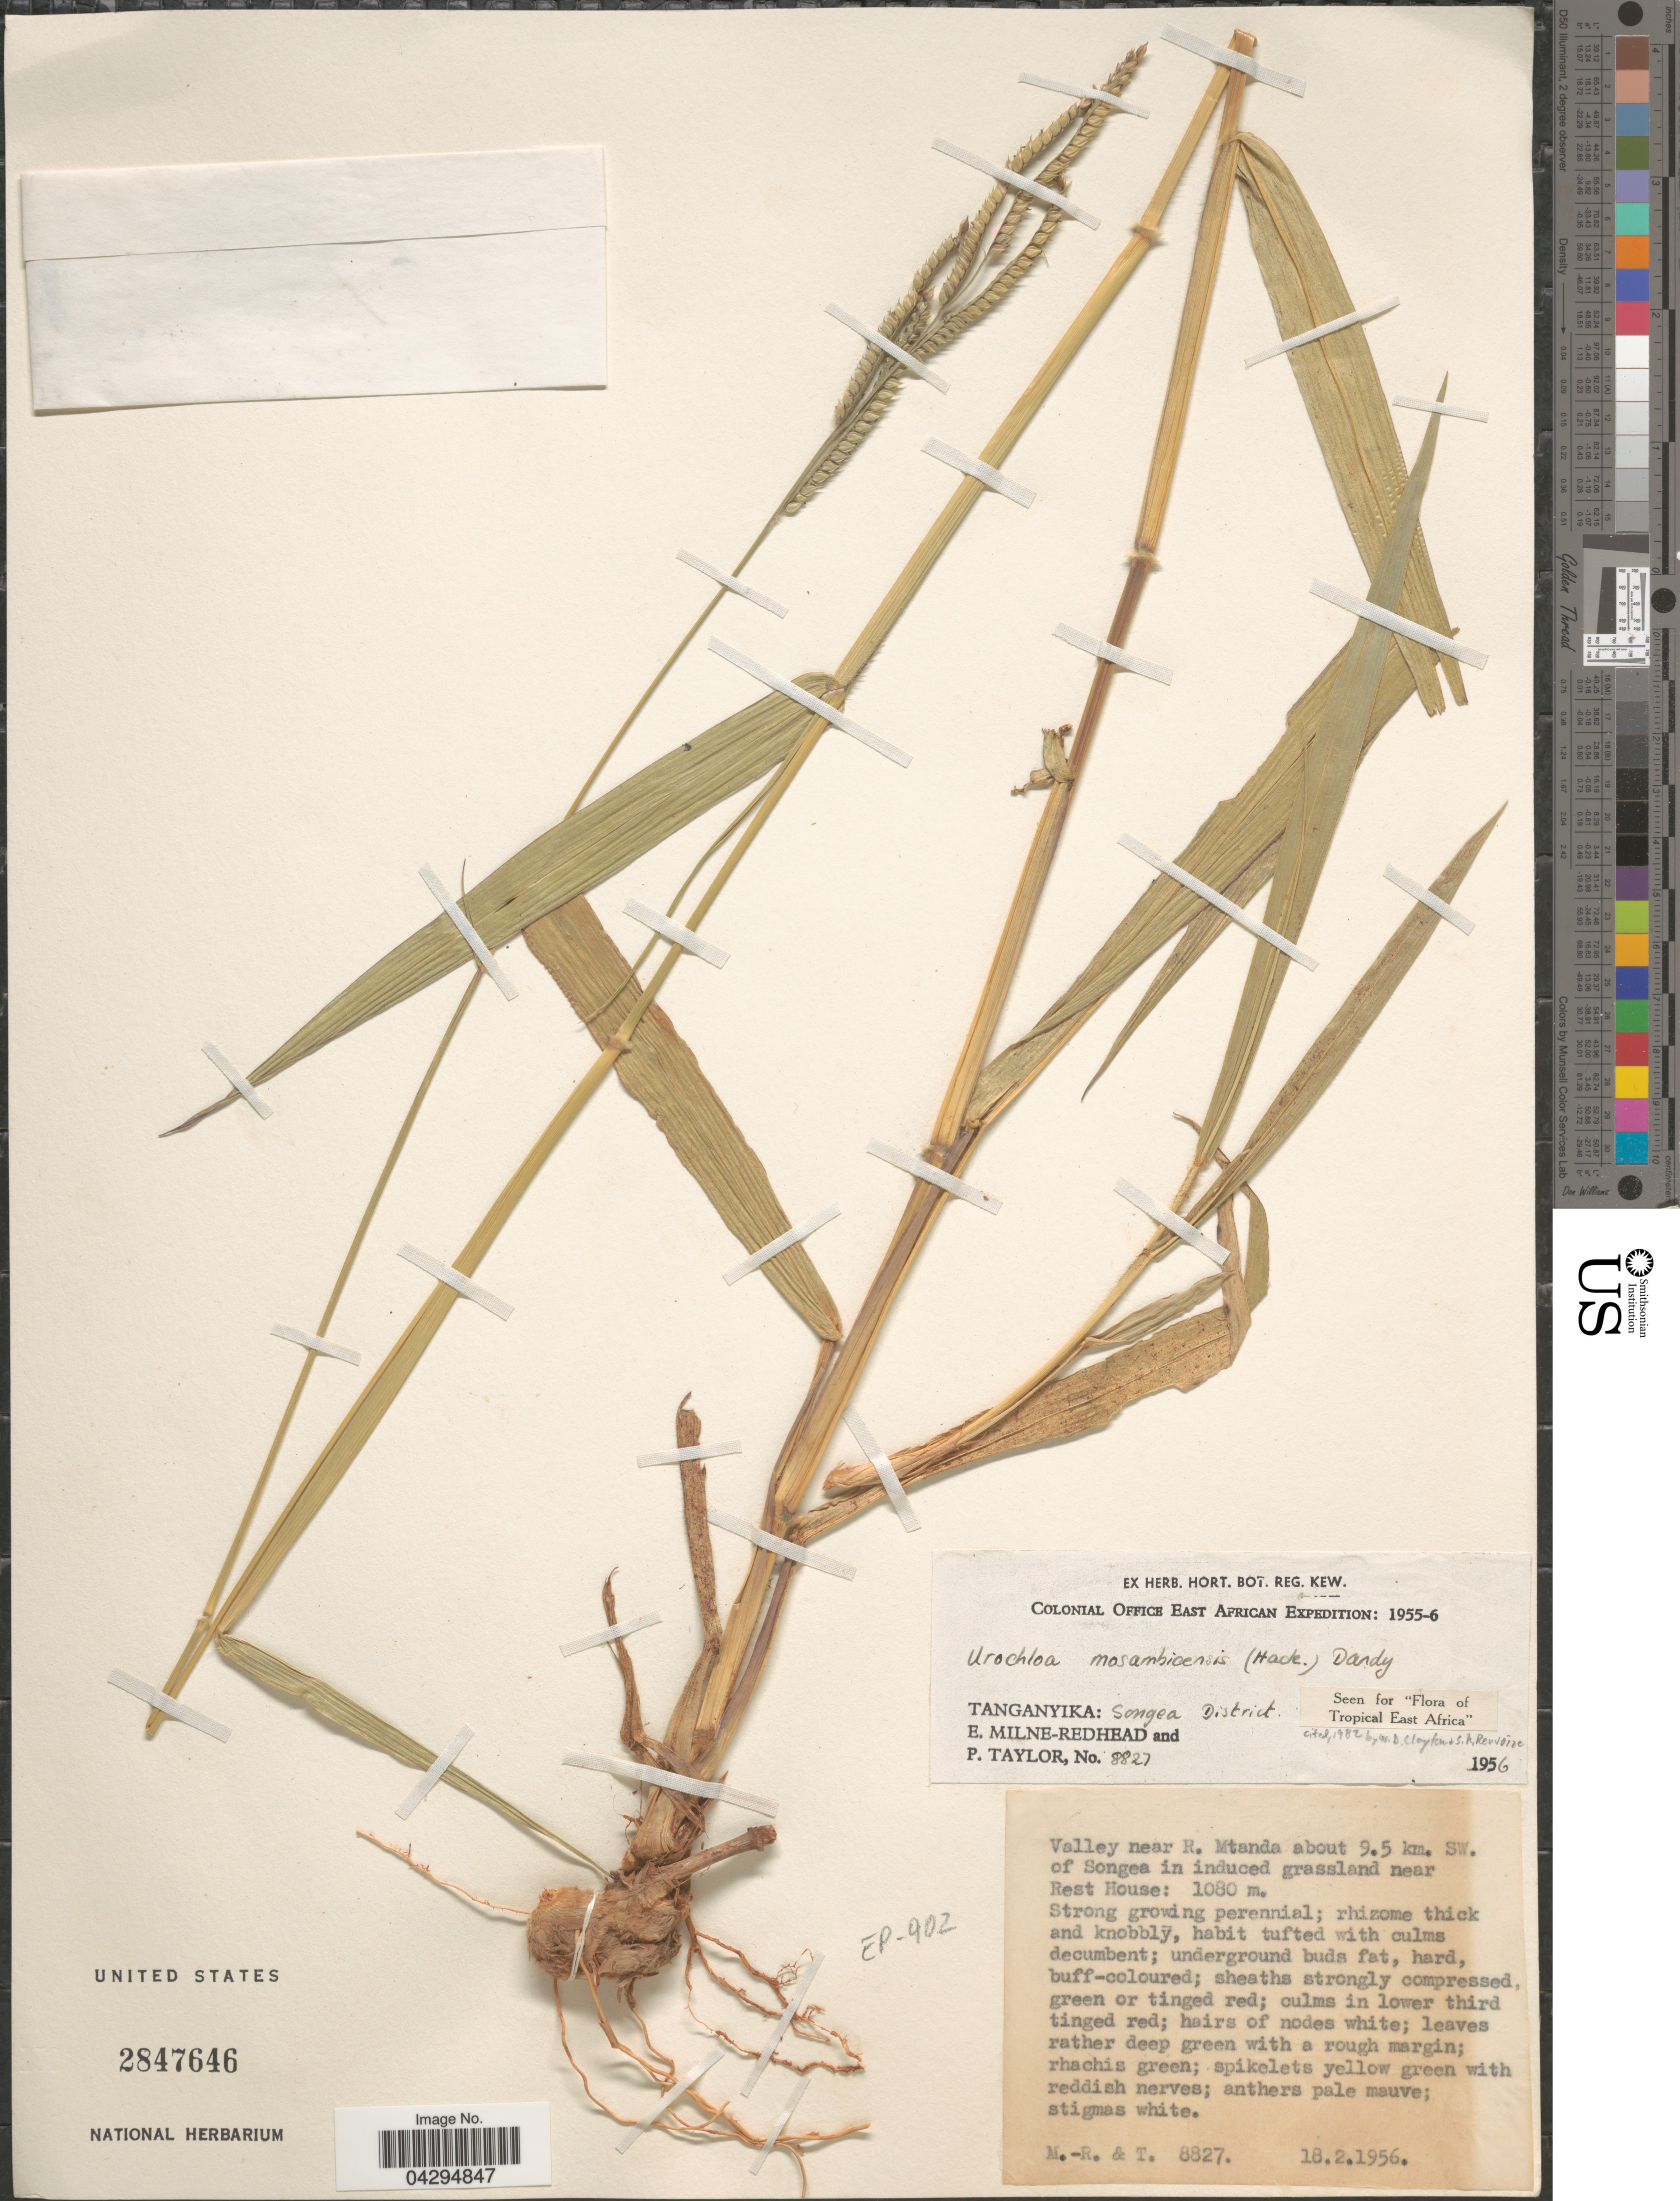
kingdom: Plantae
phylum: Tracheophyta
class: Liliopsida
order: Poales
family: Poaceae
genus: Urochloa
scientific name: Urochloa mosambicensis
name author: (Hack.) Dandy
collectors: E. W. Milne-Redhead & P. Taylor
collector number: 8827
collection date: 1956-02-18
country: Tanzania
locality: Colonial Office East African Expedition: 1955-6. Tanganyika: Songea District. Valley near R. Mtanda about 9.5 km. SW. of Songea in induced grassland near Rest House.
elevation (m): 1080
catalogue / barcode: US 2847646